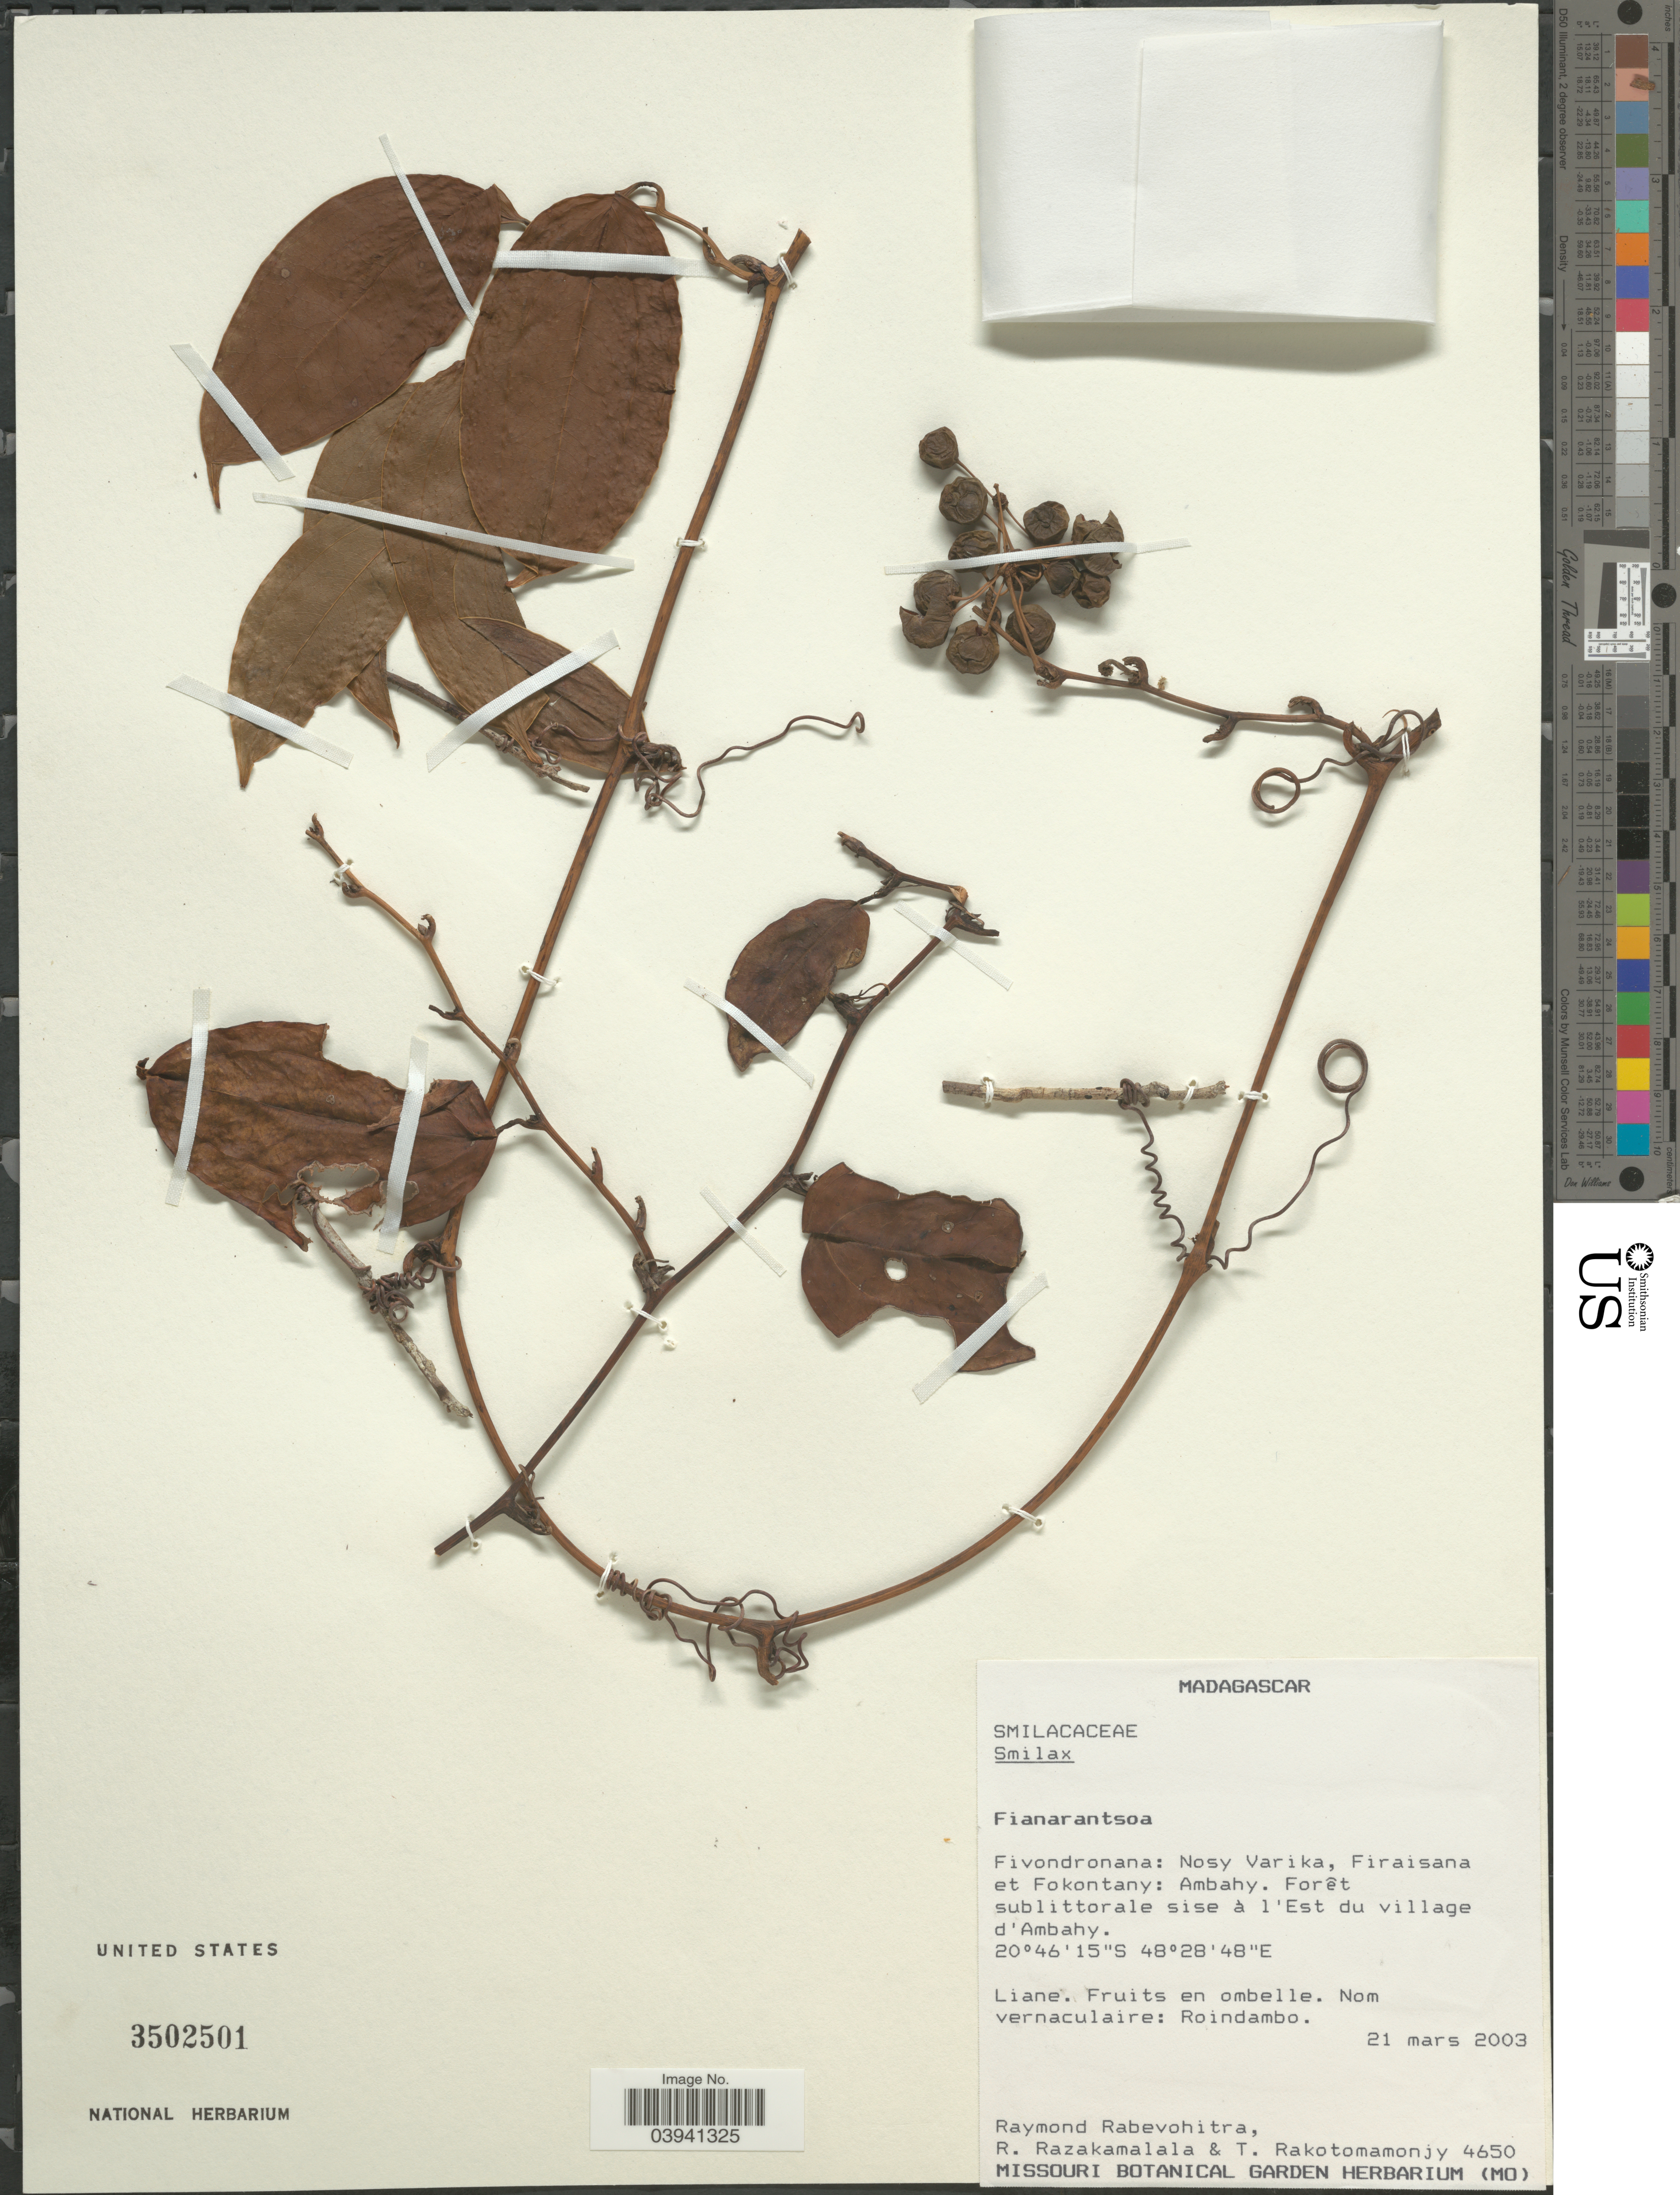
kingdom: Plantae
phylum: Tracheophyta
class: Liliopsida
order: Liliales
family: Smilacaceae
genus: Smilax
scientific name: Smilax sp.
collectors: R. Rabevohitra, R. Razakamalala & T. Rakotomamonjy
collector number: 4650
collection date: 2003-03-21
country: Madagascar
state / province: Vatovavy Fitovinany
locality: Fivondronana: Nosy Varika, Firaisana et Fokontany: Ambahy. Forêt sublittorale sise à l'Est du village d'Ambahy.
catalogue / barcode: US 3502501